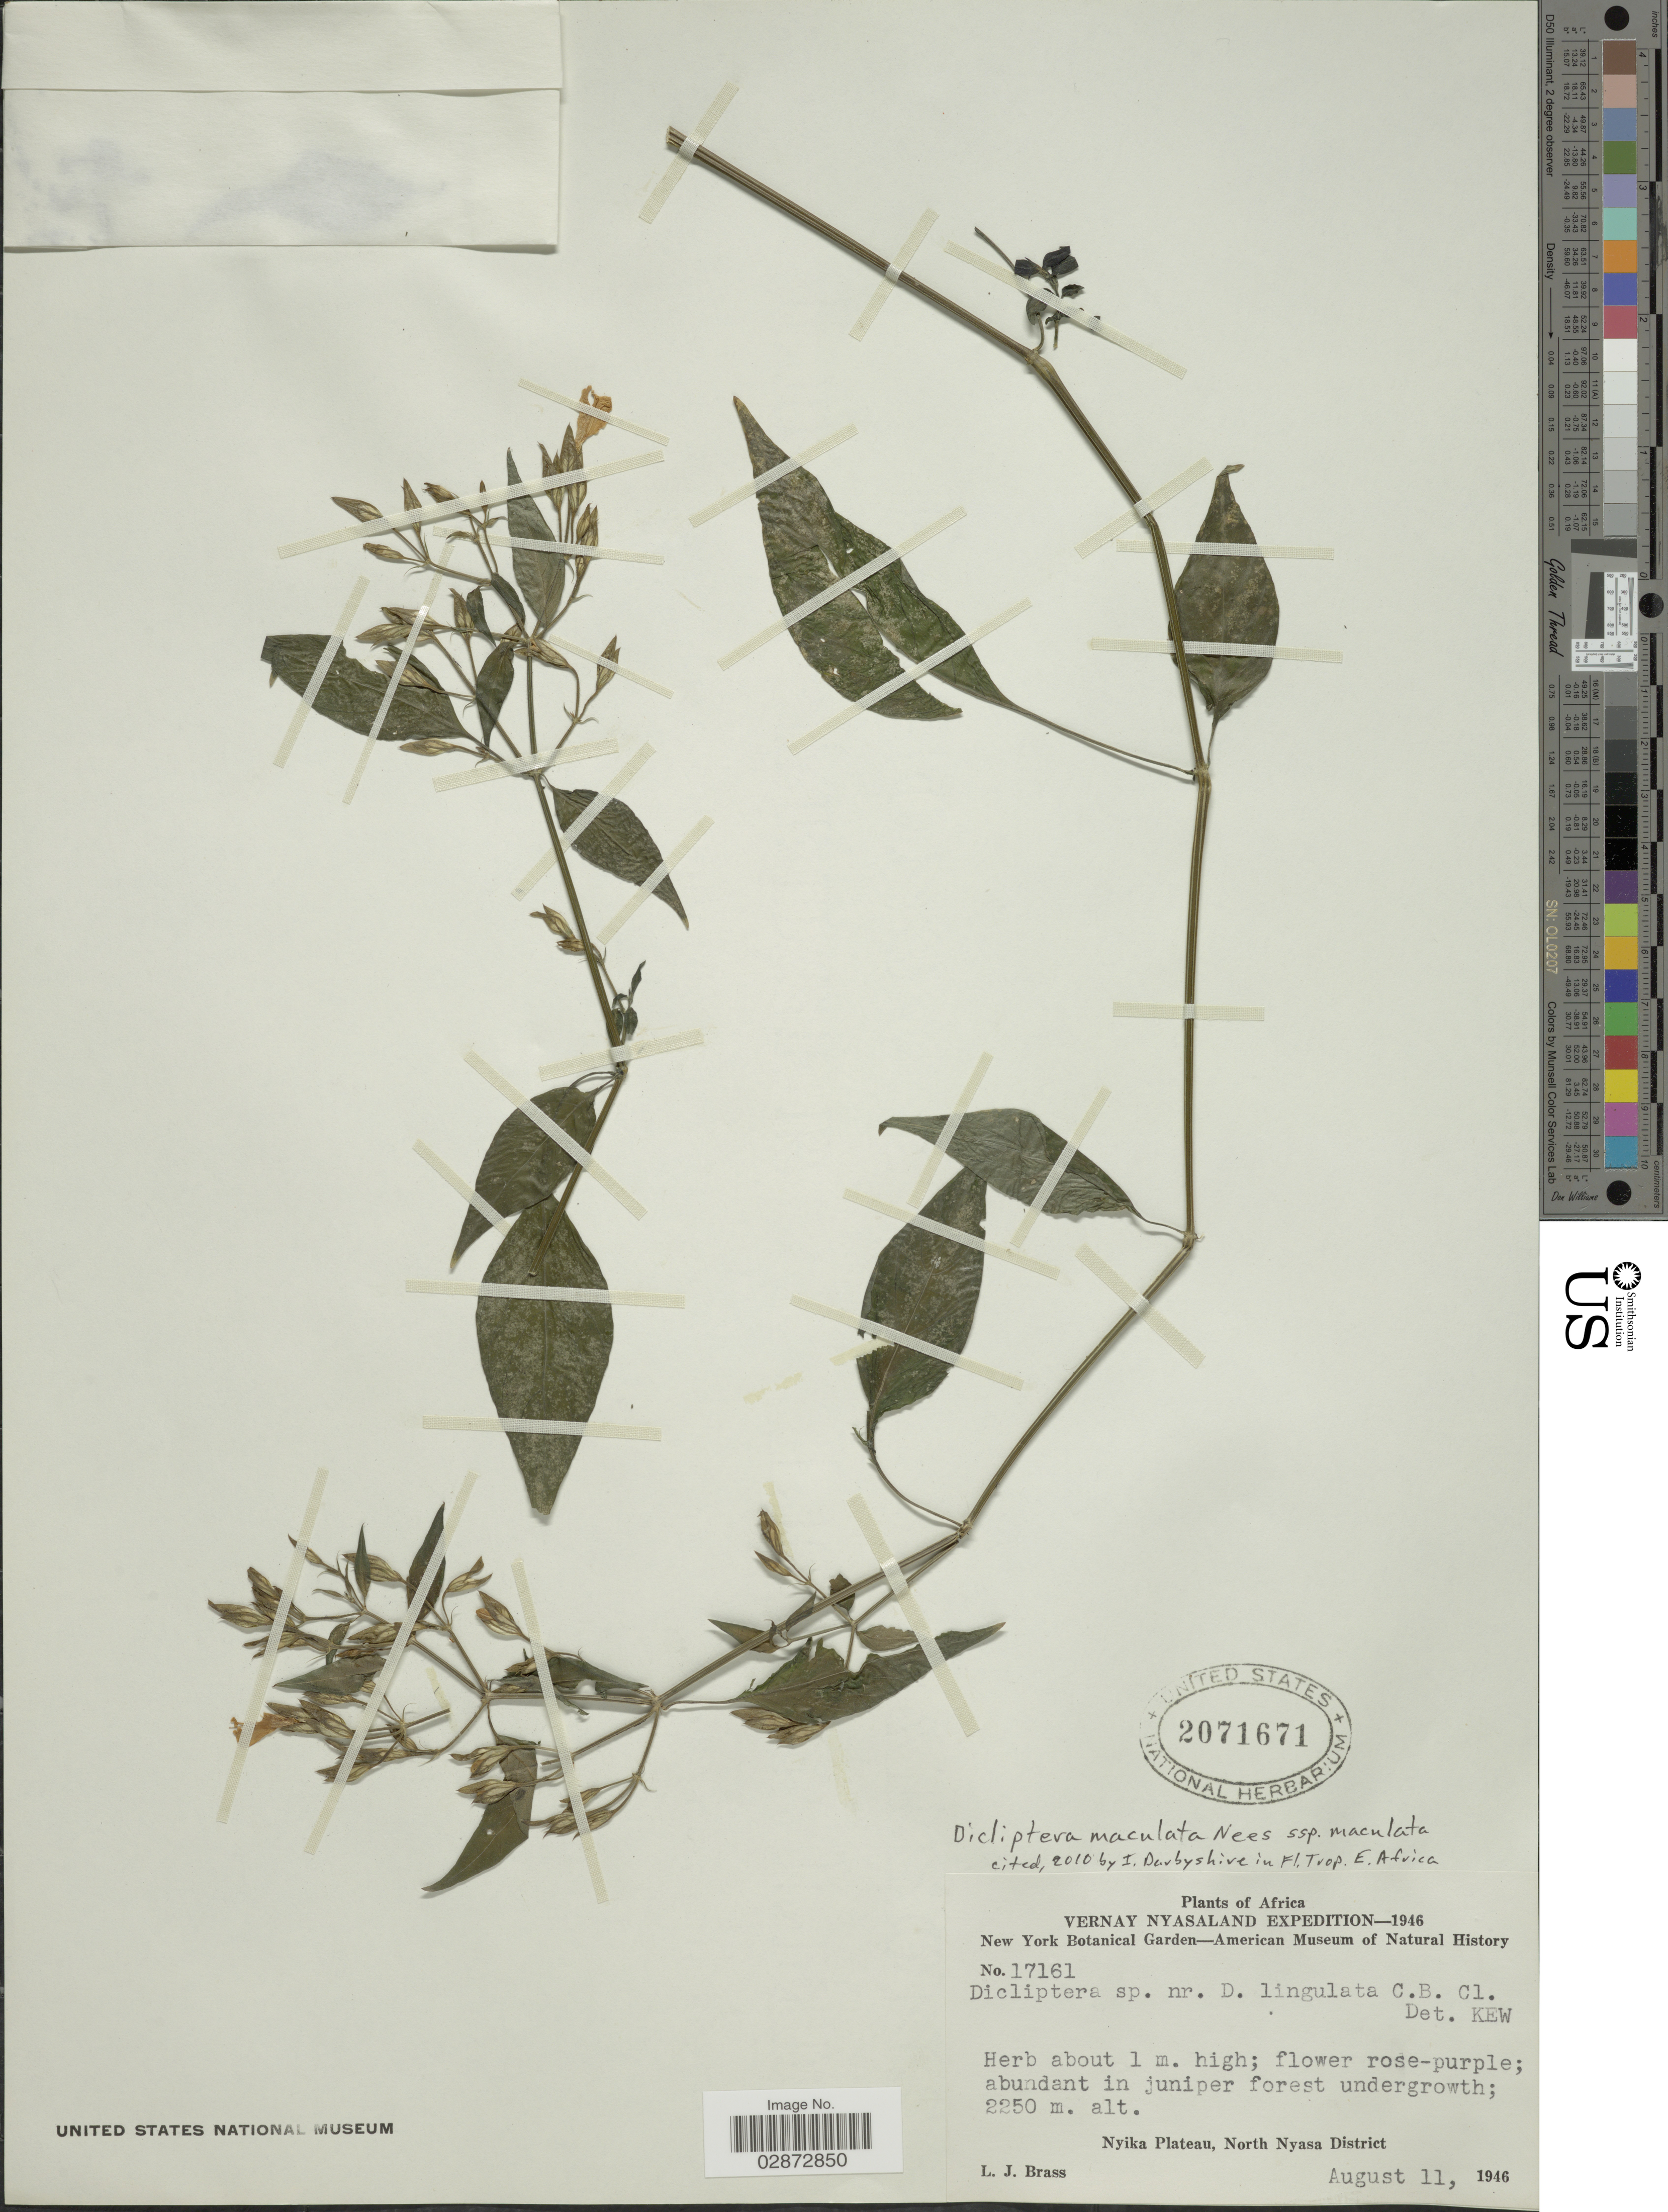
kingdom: Plantae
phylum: Tracheophyta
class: Magnoliopsida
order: Lamiales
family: Acanthaceae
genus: Dicliptera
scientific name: Dicliptera maculata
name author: Nees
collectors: L. J. Brass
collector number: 17161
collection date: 1946-08-11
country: Malawi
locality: Nyasaland, Nyika Plateau, North Nyasa District.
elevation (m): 2250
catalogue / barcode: US 2071671